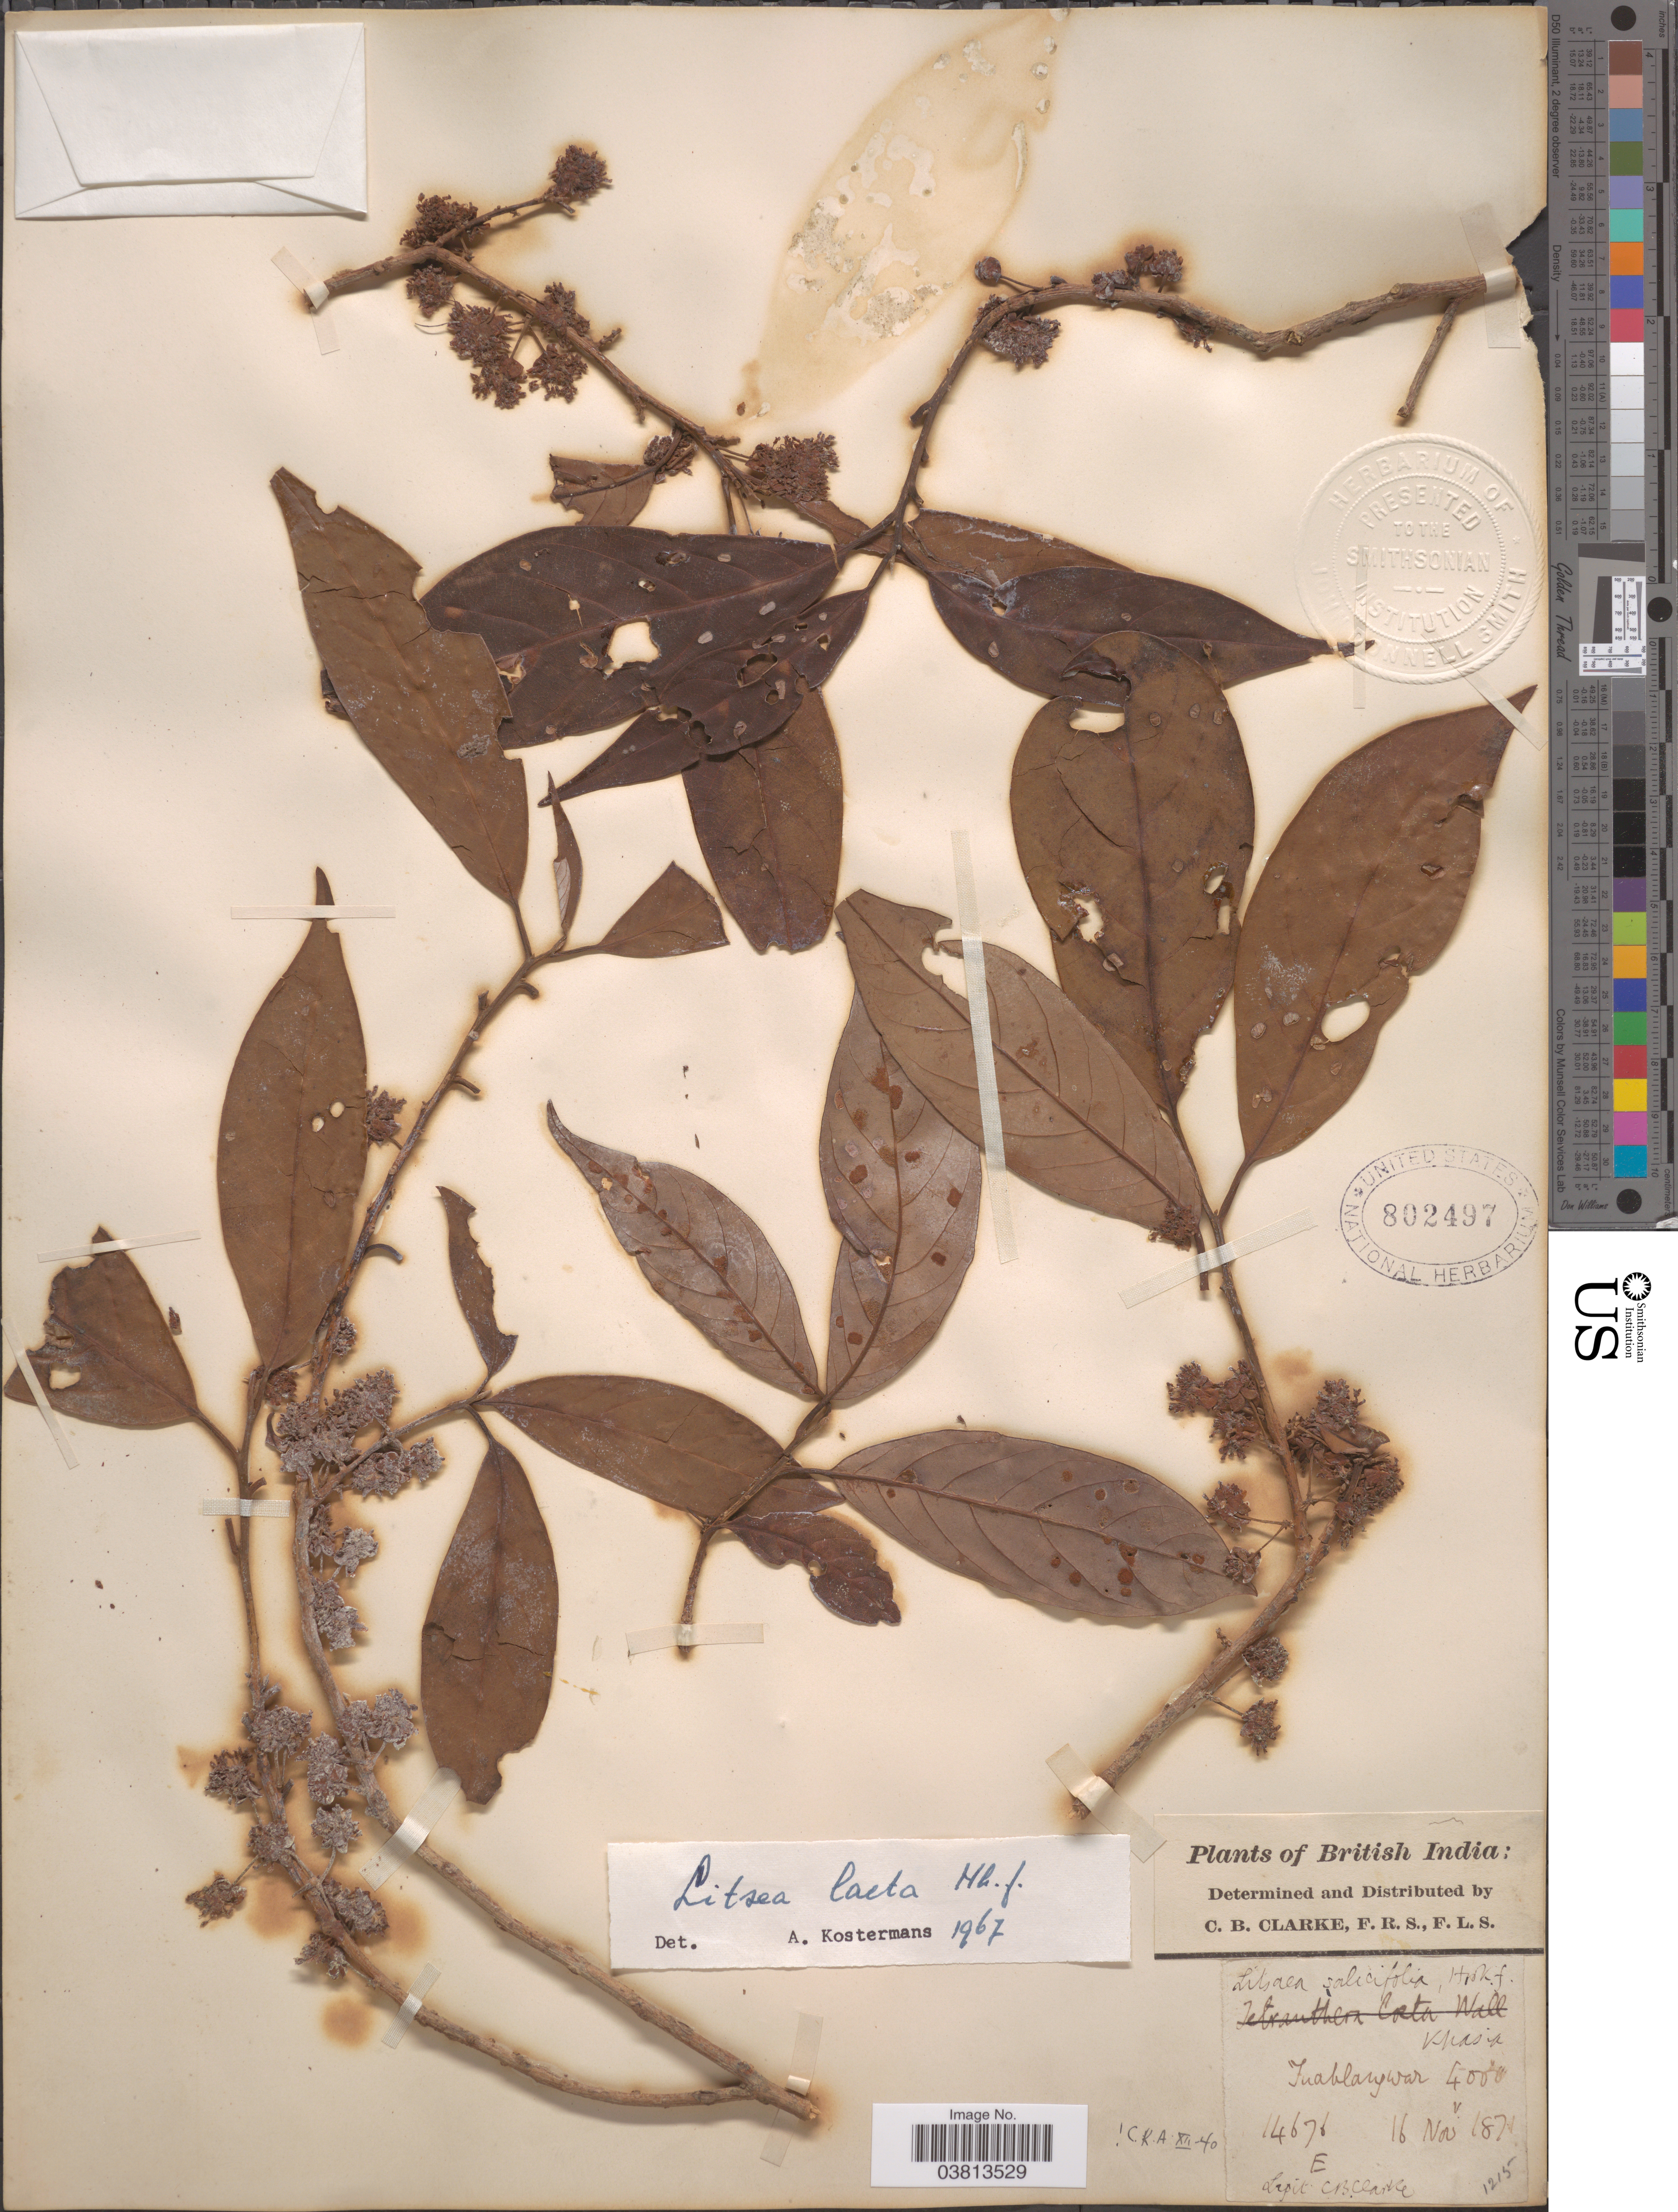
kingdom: Plantae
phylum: Tracheophyta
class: Magnoliopsida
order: Laurales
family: Lauraceae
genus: Litsea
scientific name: Litsea laeta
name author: (Wall. ex Nees) Hook. f.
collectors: C. B. Clarke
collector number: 14676E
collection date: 1871-11-16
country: India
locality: British India. Khasia, Fuablanywar [interpreted].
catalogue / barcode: US 802497